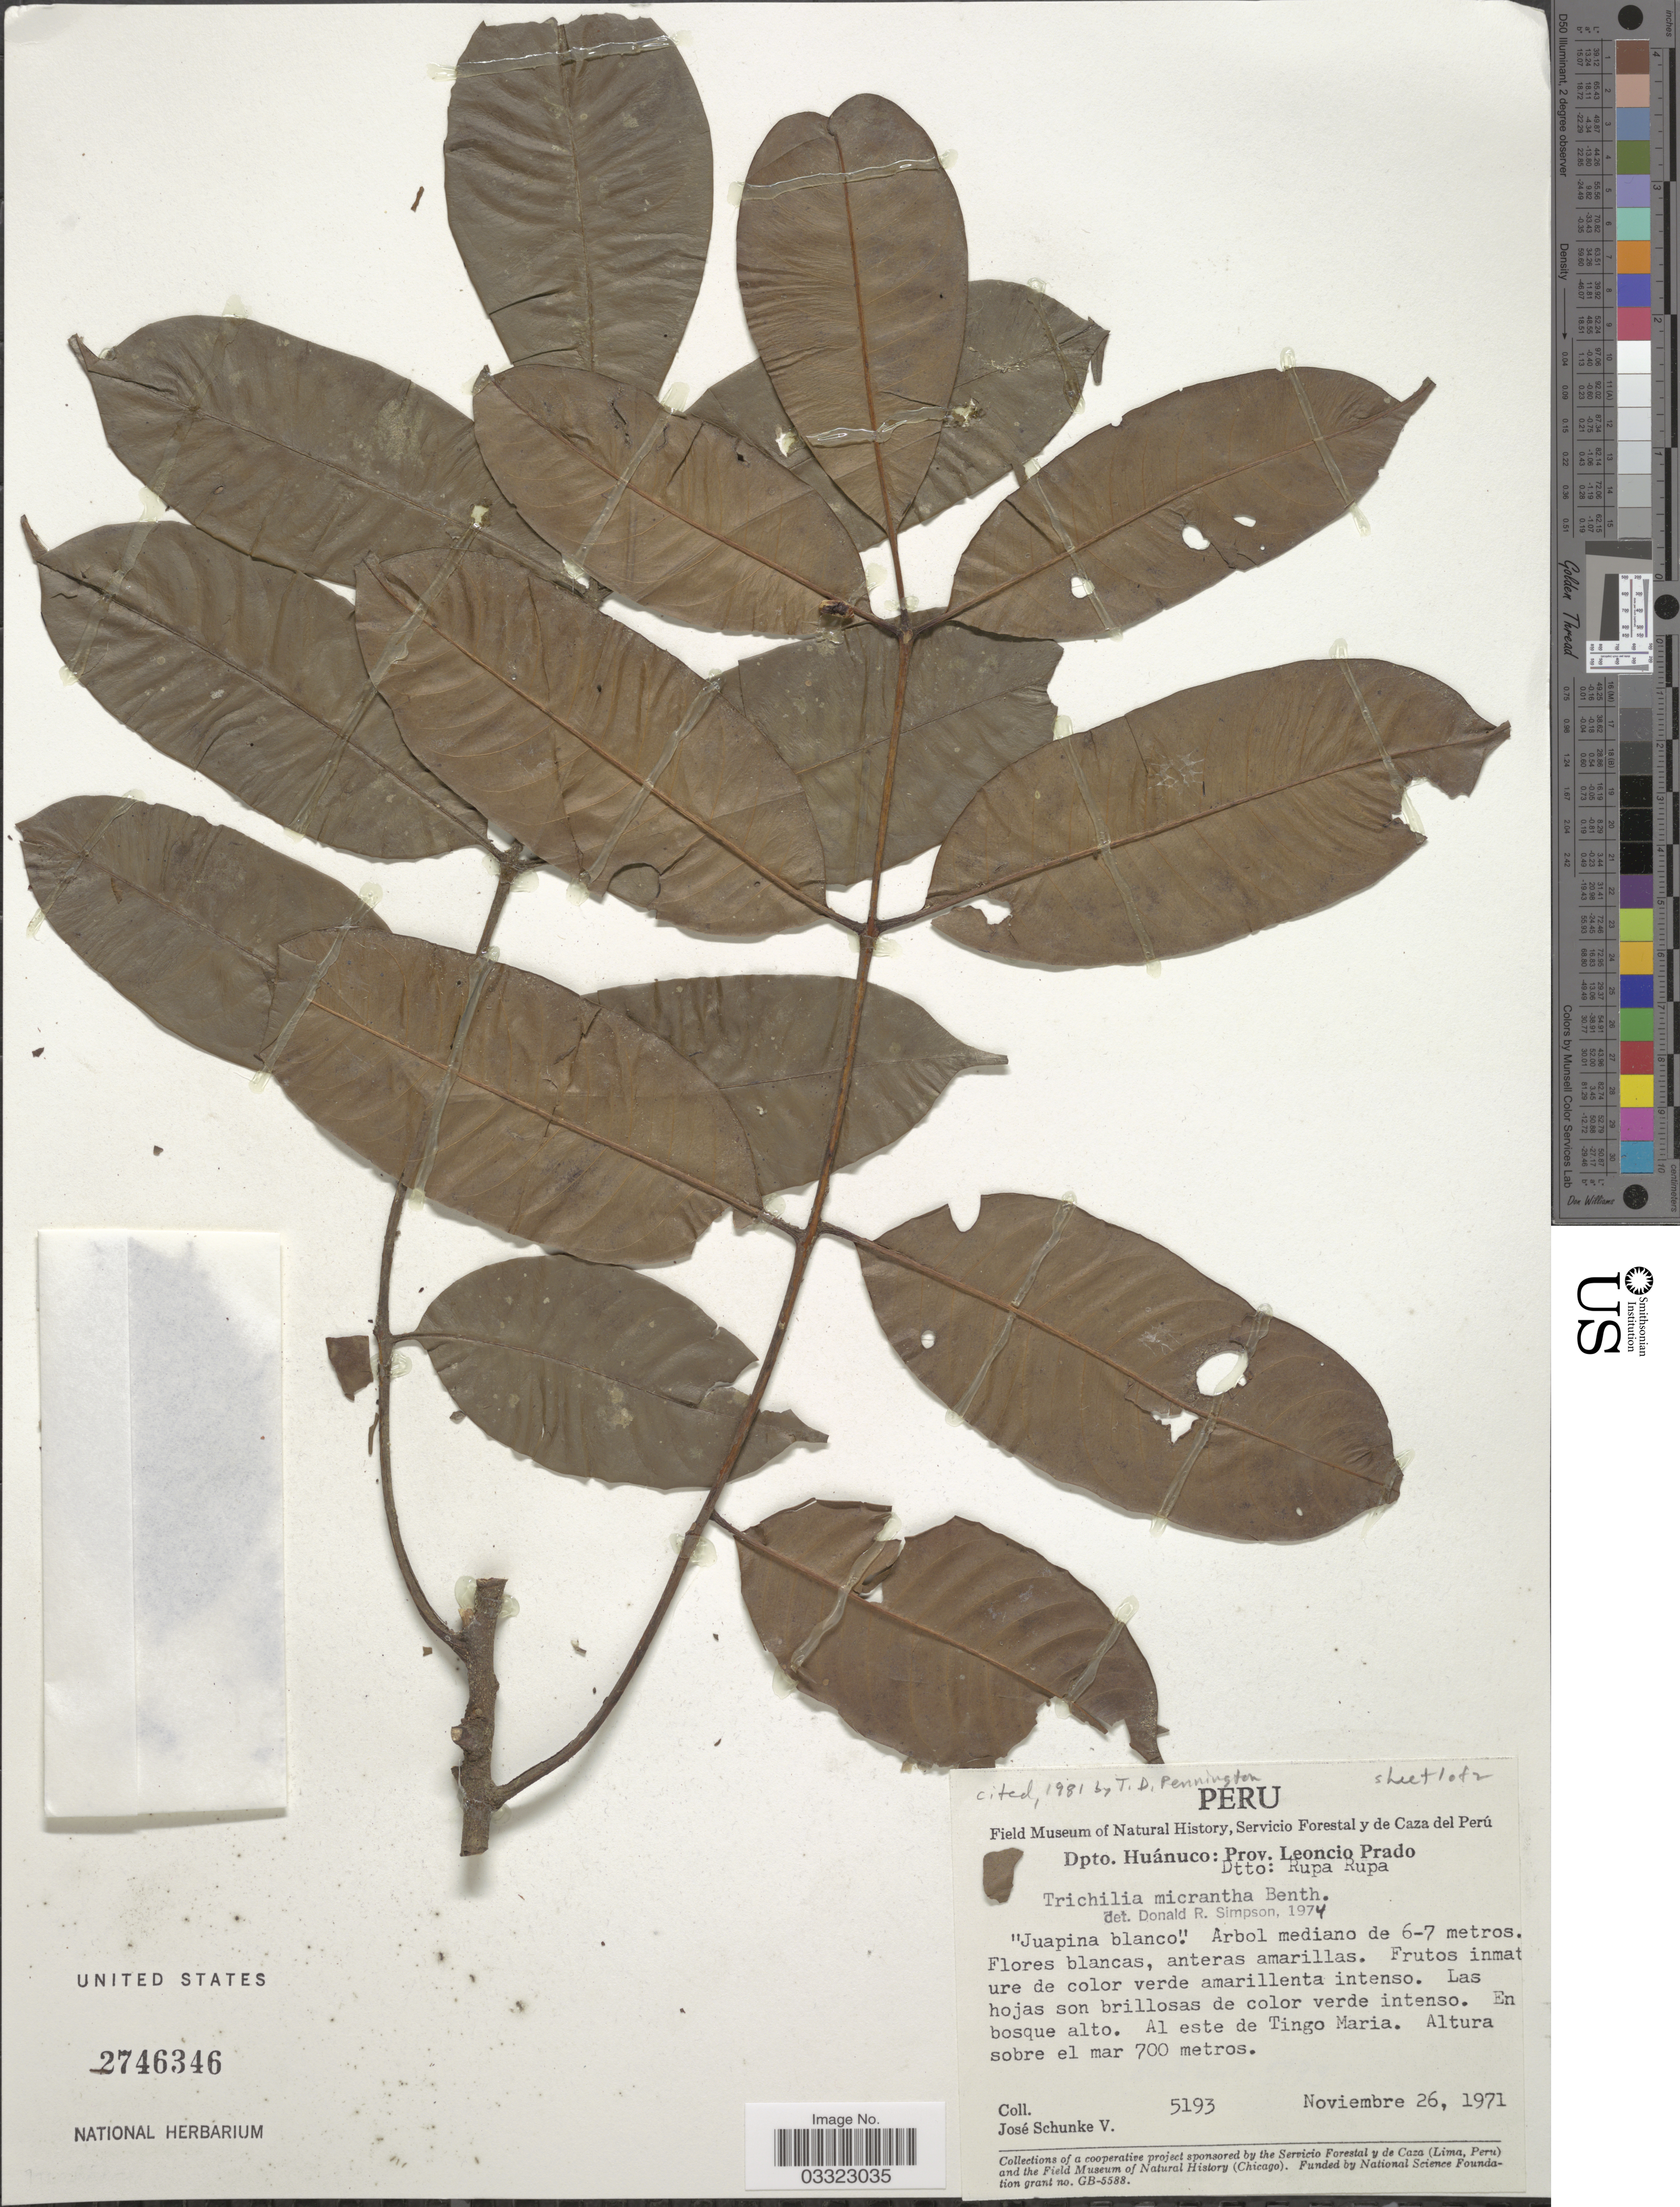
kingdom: Plantae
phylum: Tracheophyta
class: Magnoliopsida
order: Sapindales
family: Meliaceae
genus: Trichilia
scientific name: Trichilia micrantha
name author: Benth.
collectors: J. Schunke Vigo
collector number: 5193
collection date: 1971-11-26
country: Peru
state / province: Huánuco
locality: Dpto. Huánuco: Prov. Leoncio Prado, Dtto: Rupa Rupa, Al este de Tingo Maria.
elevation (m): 700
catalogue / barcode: US 2746346